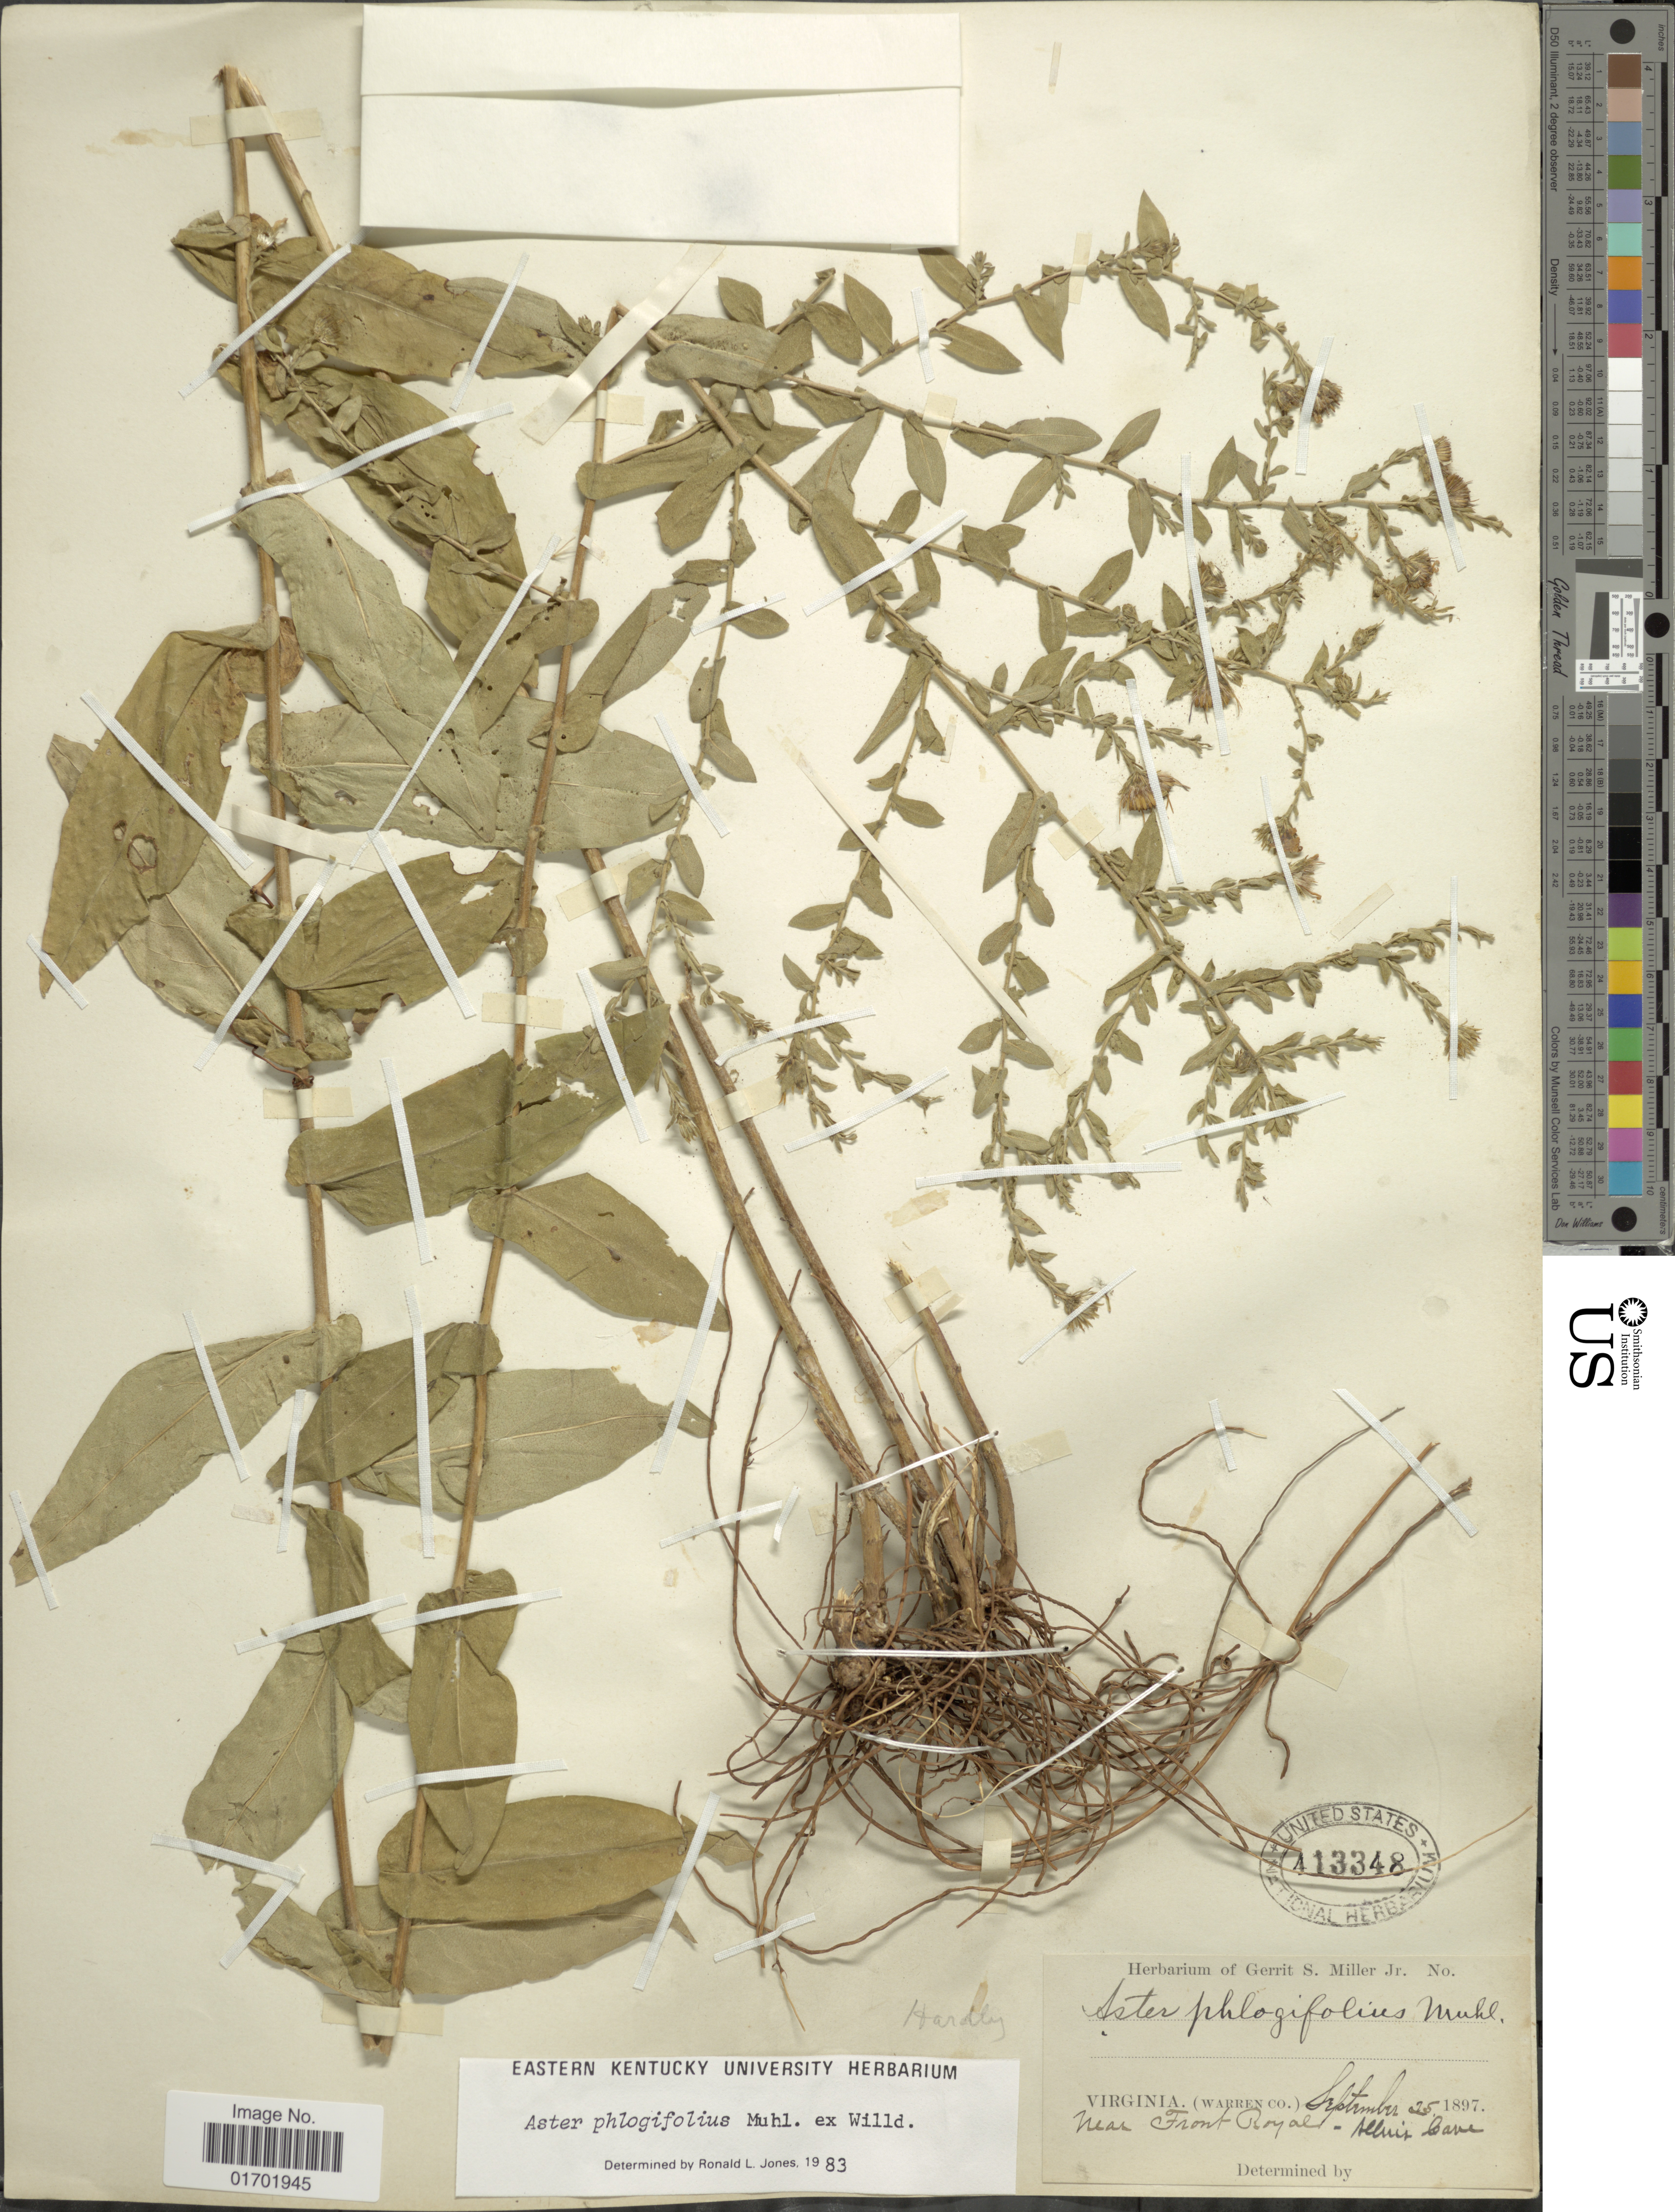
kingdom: Plantae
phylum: Tracheophyta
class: Magnoliopsida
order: Asterales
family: Asteraceae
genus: Symphyotrichum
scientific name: Symphyotrichum phlogifolium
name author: (Muhl. ex Willd.) G.L. Nesom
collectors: ex herb. Gerrit S. Miller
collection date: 1897-09-25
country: United States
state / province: Virginia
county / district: Warren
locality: Warren Co., near Front Royal-Alluiz Cave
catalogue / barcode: US 413348